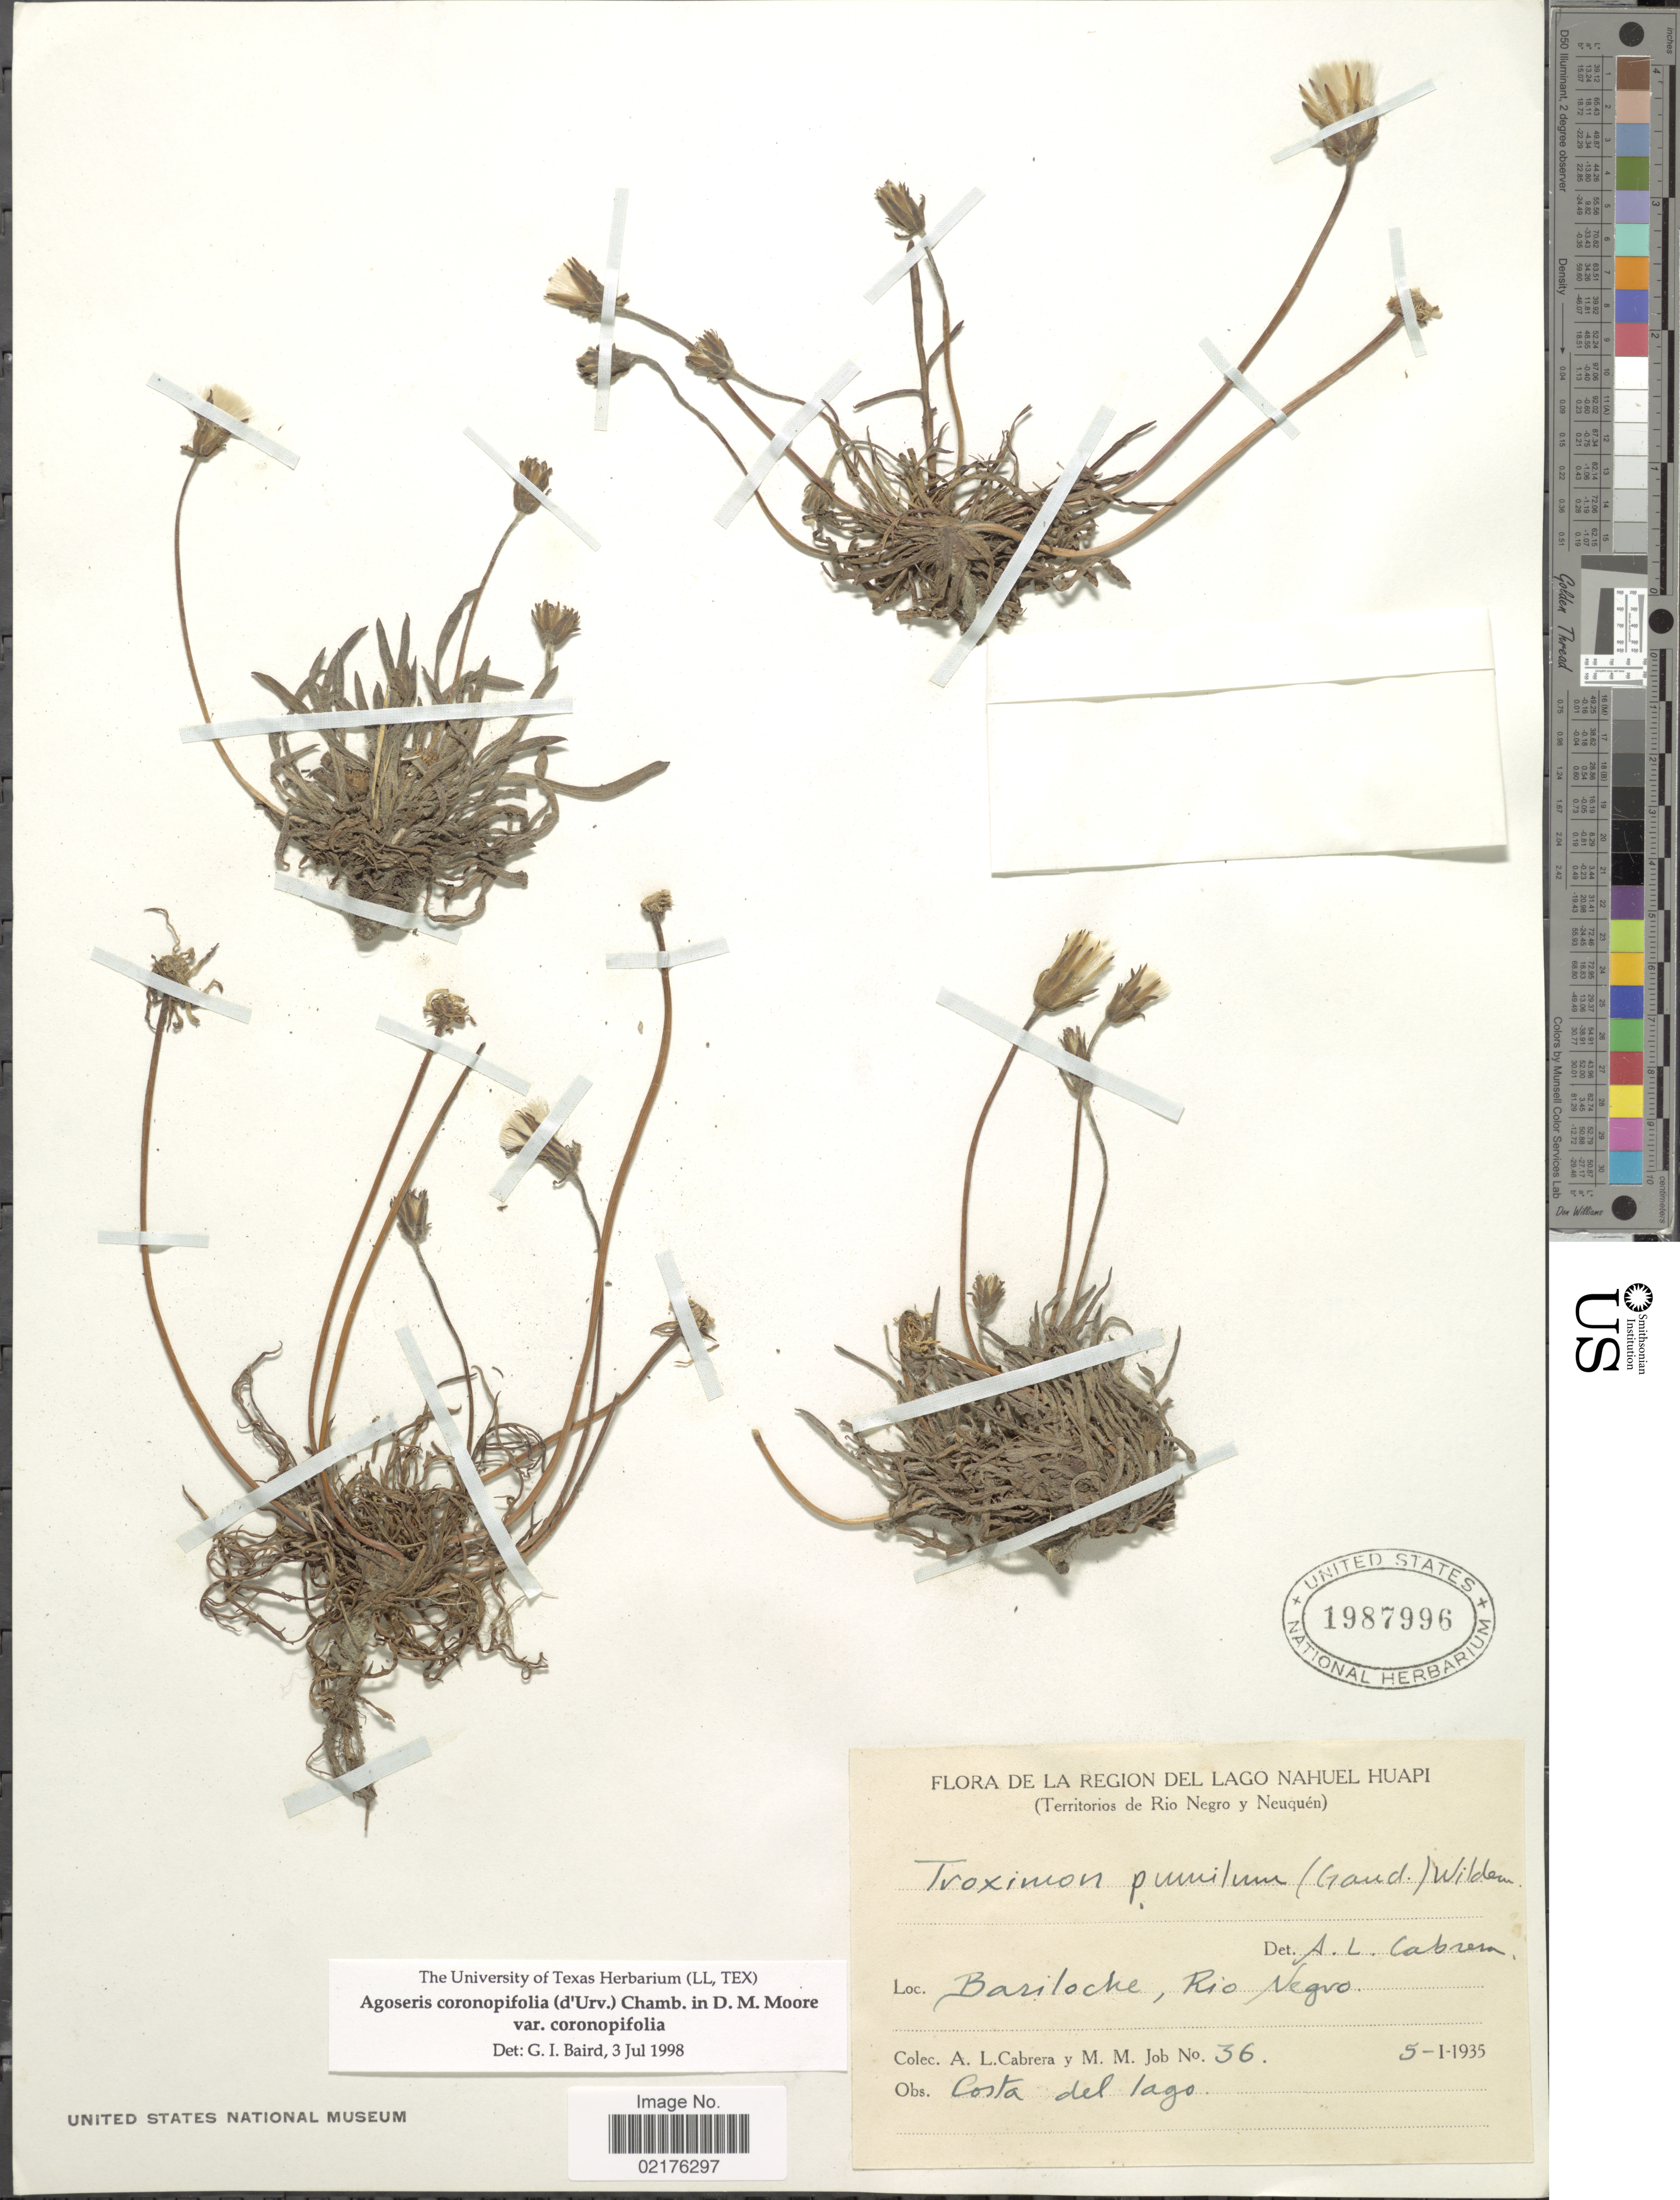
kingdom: Plantae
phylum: Tracheophyta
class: Magnoliopsida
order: Asterales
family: Asteraceae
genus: Agoseris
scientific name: Agoseris coronopifolia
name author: (d'Urv.) K.L. Chambers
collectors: A. L. Cabrera & M. Job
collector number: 36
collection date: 1935-01-05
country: Argentina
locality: De La Region Del Lago Nahuel Huapi (Territorios de Rio Negro y Neuquen), Bariloche, Rio Negro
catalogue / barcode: US 1987996